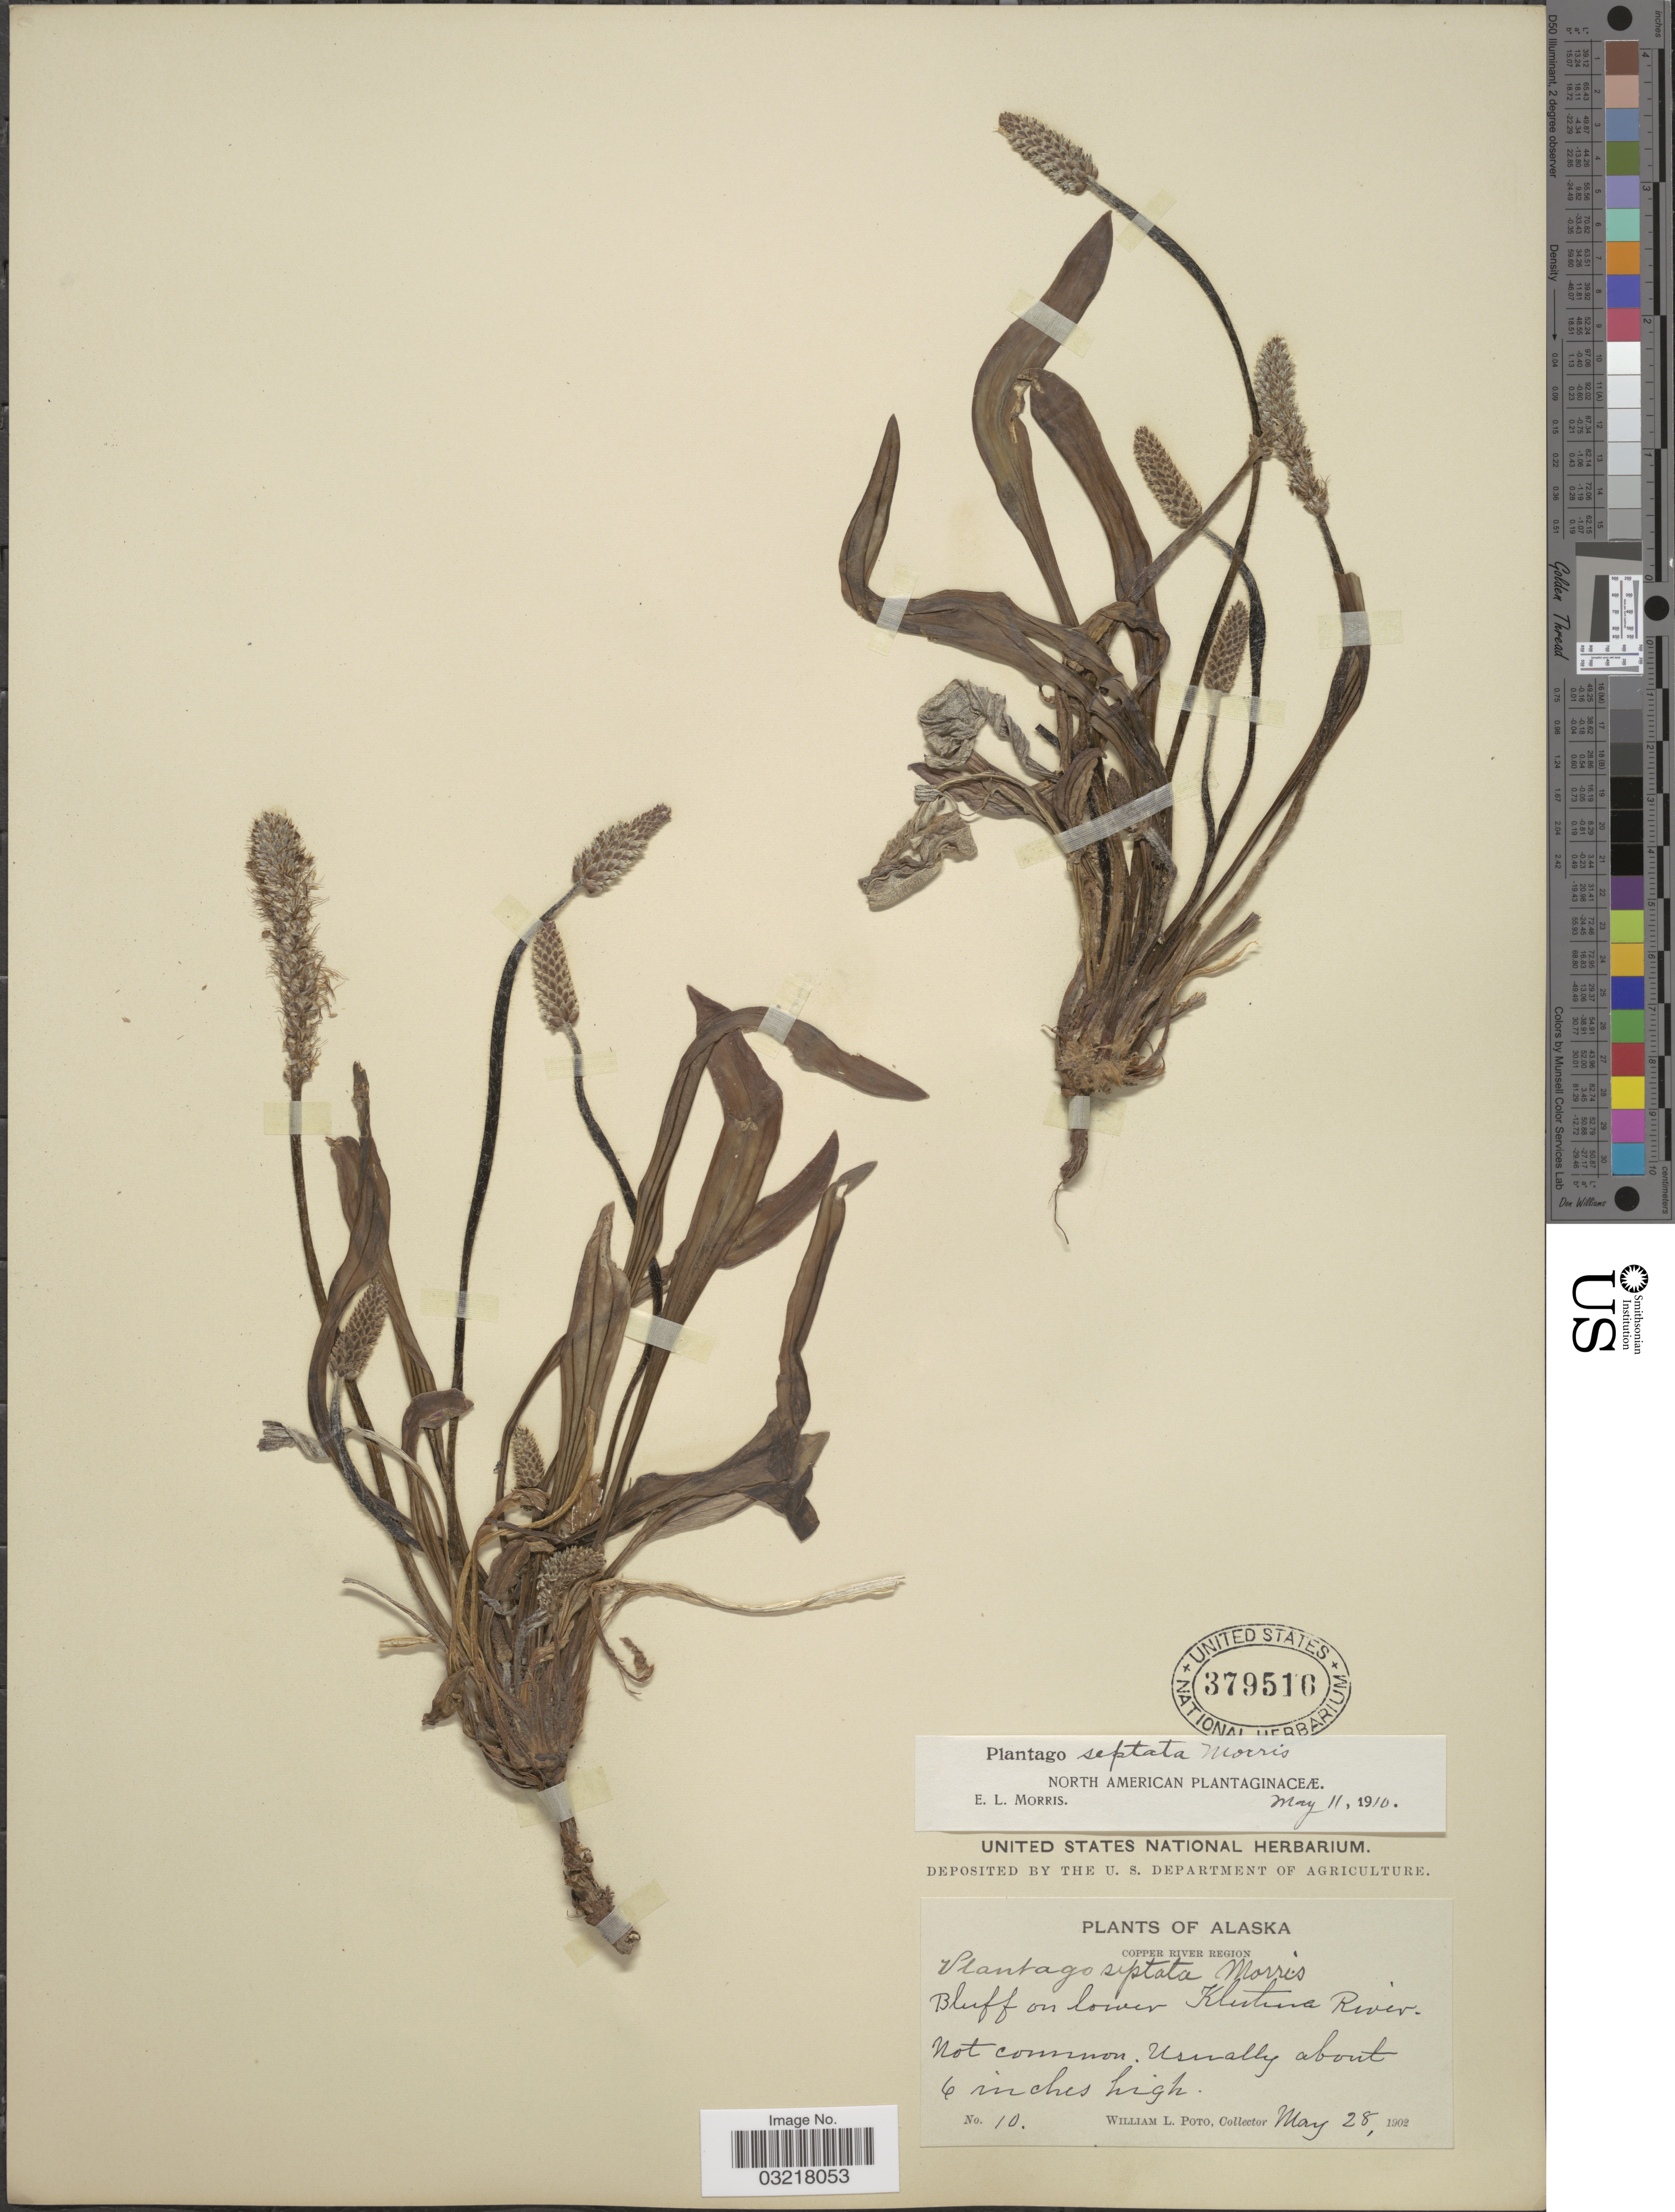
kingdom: Plantae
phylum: Tracheophyta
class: Magnoliopsida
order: Lamiales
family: Plantaginaceae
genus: Plantago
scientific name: Plantago canescens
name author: Adams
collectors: W. Poto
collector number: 10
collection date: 1902-05-28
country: United States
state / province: Alaska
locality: Copper River Region. Bluff on lower Klutina River.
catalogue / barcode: US 379516